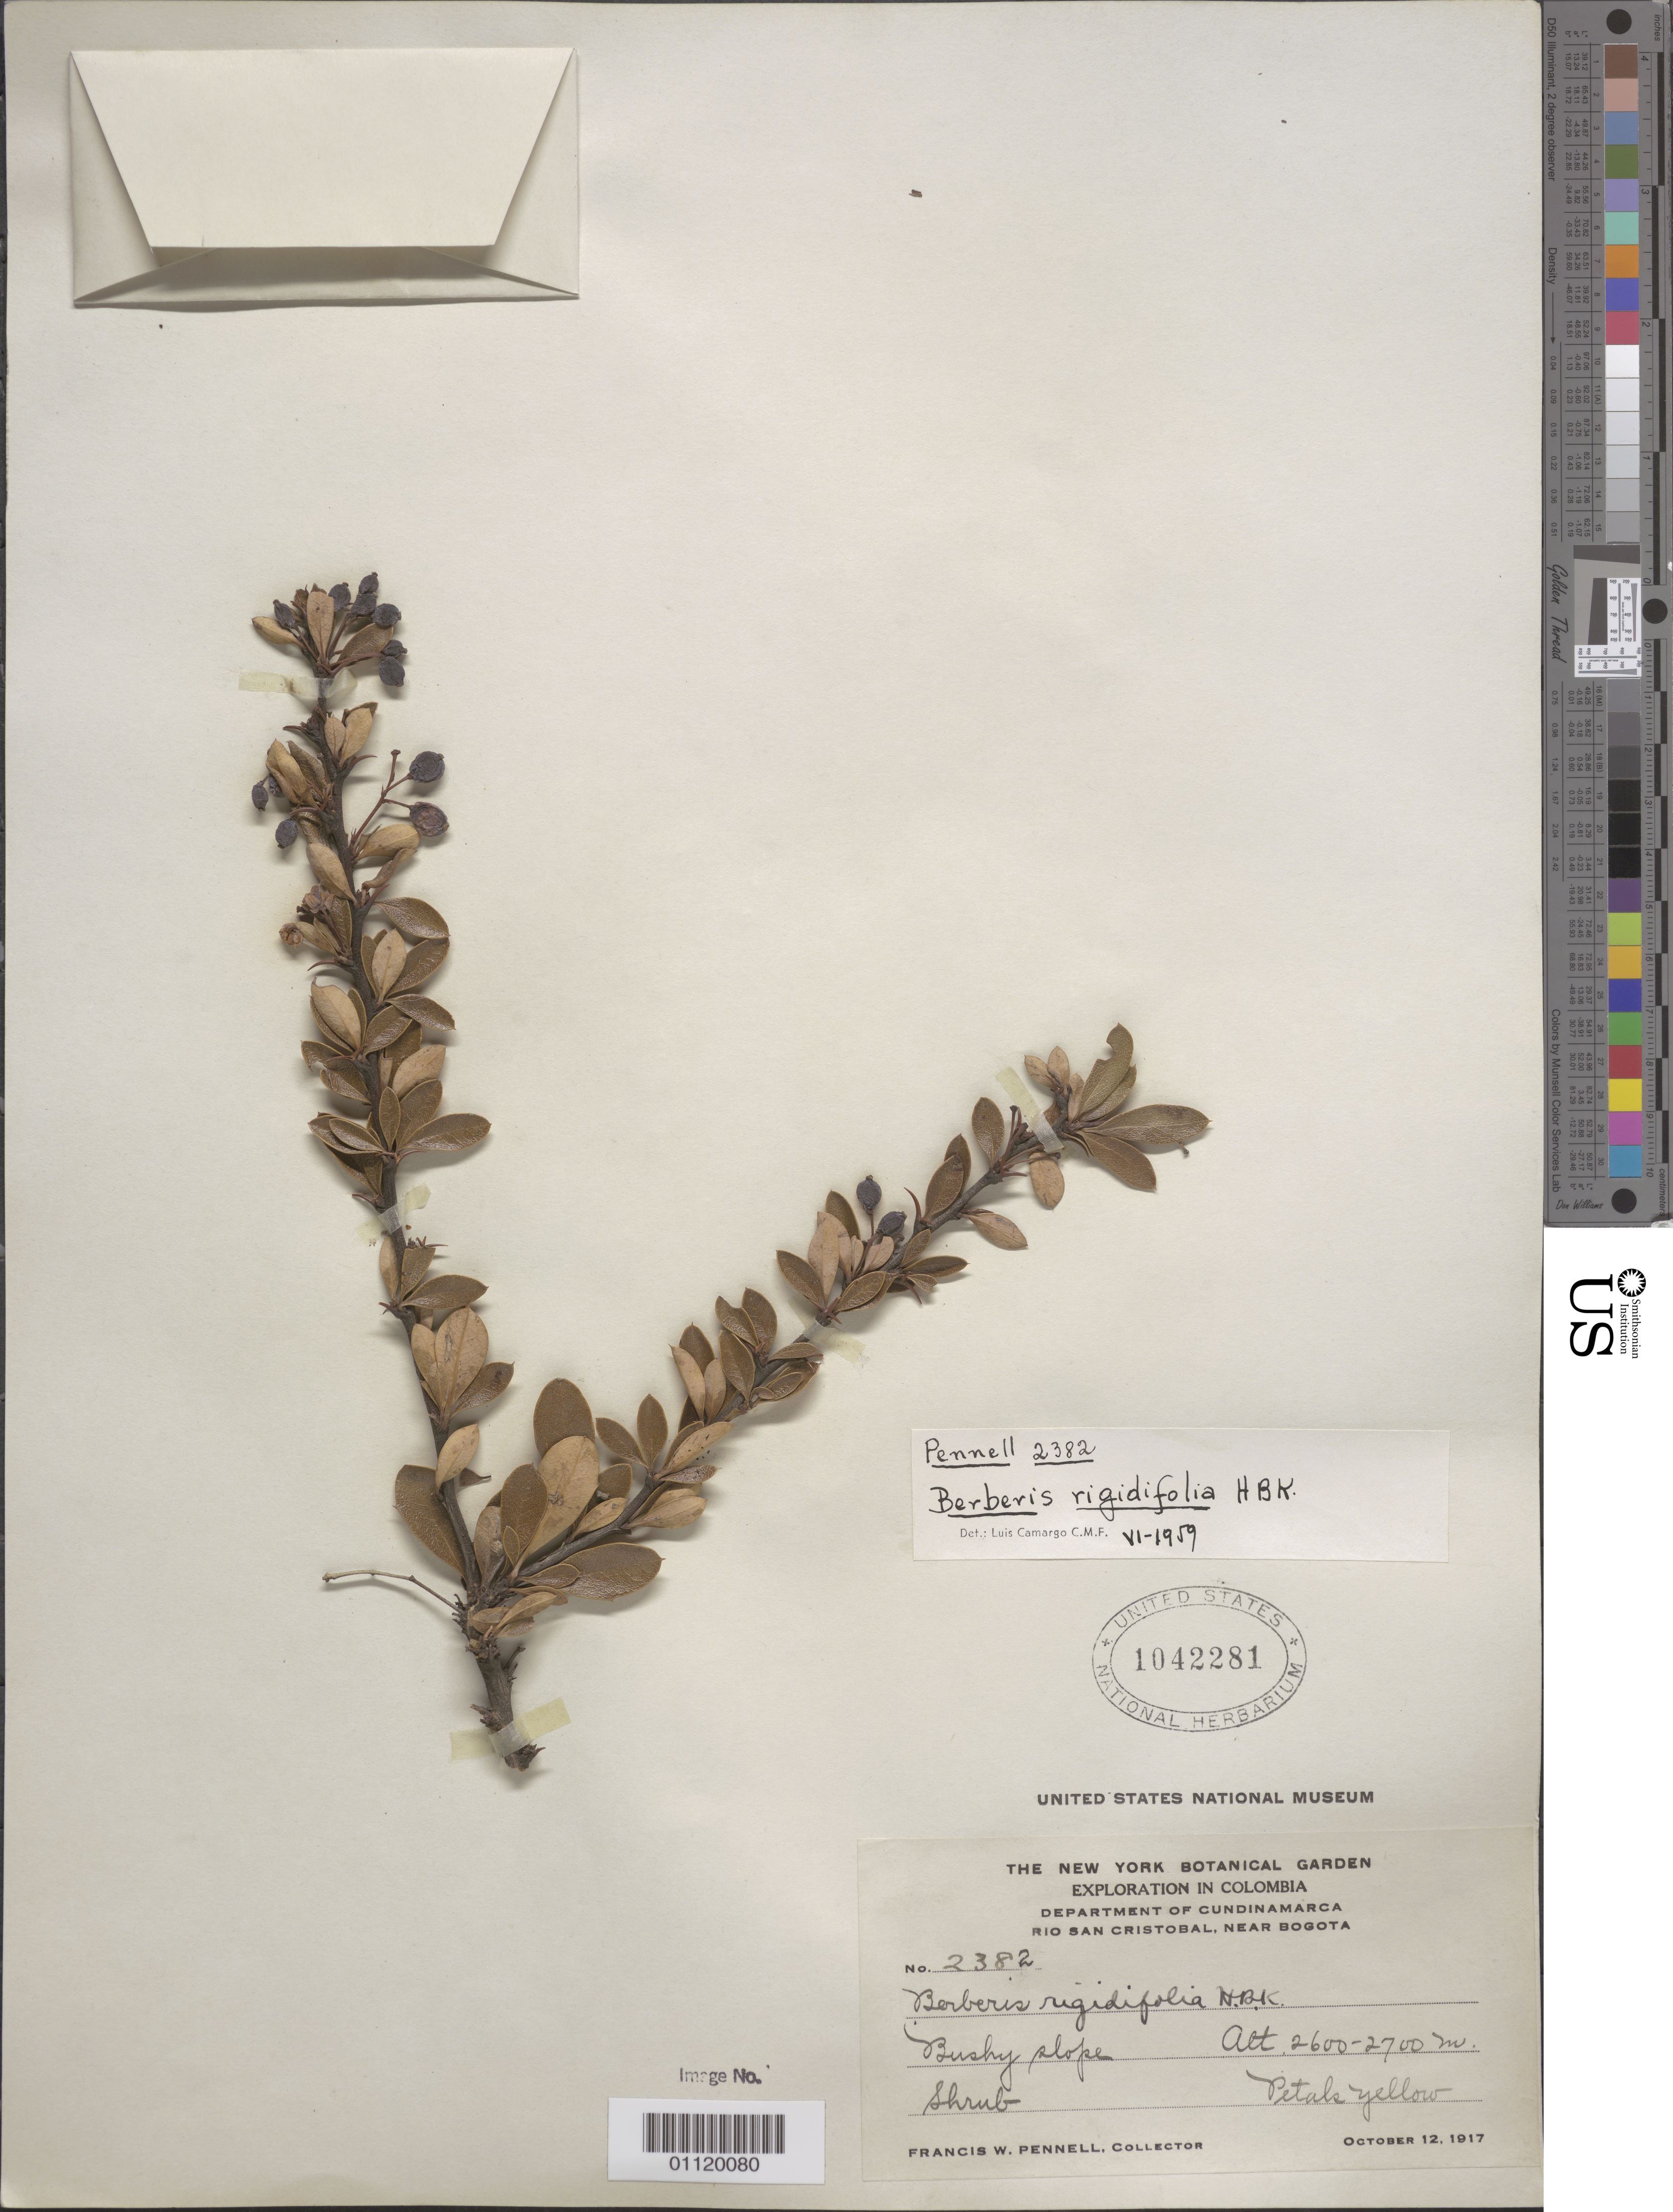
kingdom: Plantae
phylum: Tracheophyta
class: Magnoliopsida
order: Ranunculales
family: Berberidaceae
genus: Berberis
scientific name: Berberis rigidifolia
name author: Kunth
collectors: F. W. Pennell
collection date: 1917-10-12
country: Colombia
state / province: Cundinamarca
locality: Rio San Cristobal, near Bogota. Bushy slope.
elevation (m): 2600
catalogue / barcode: US 1042281